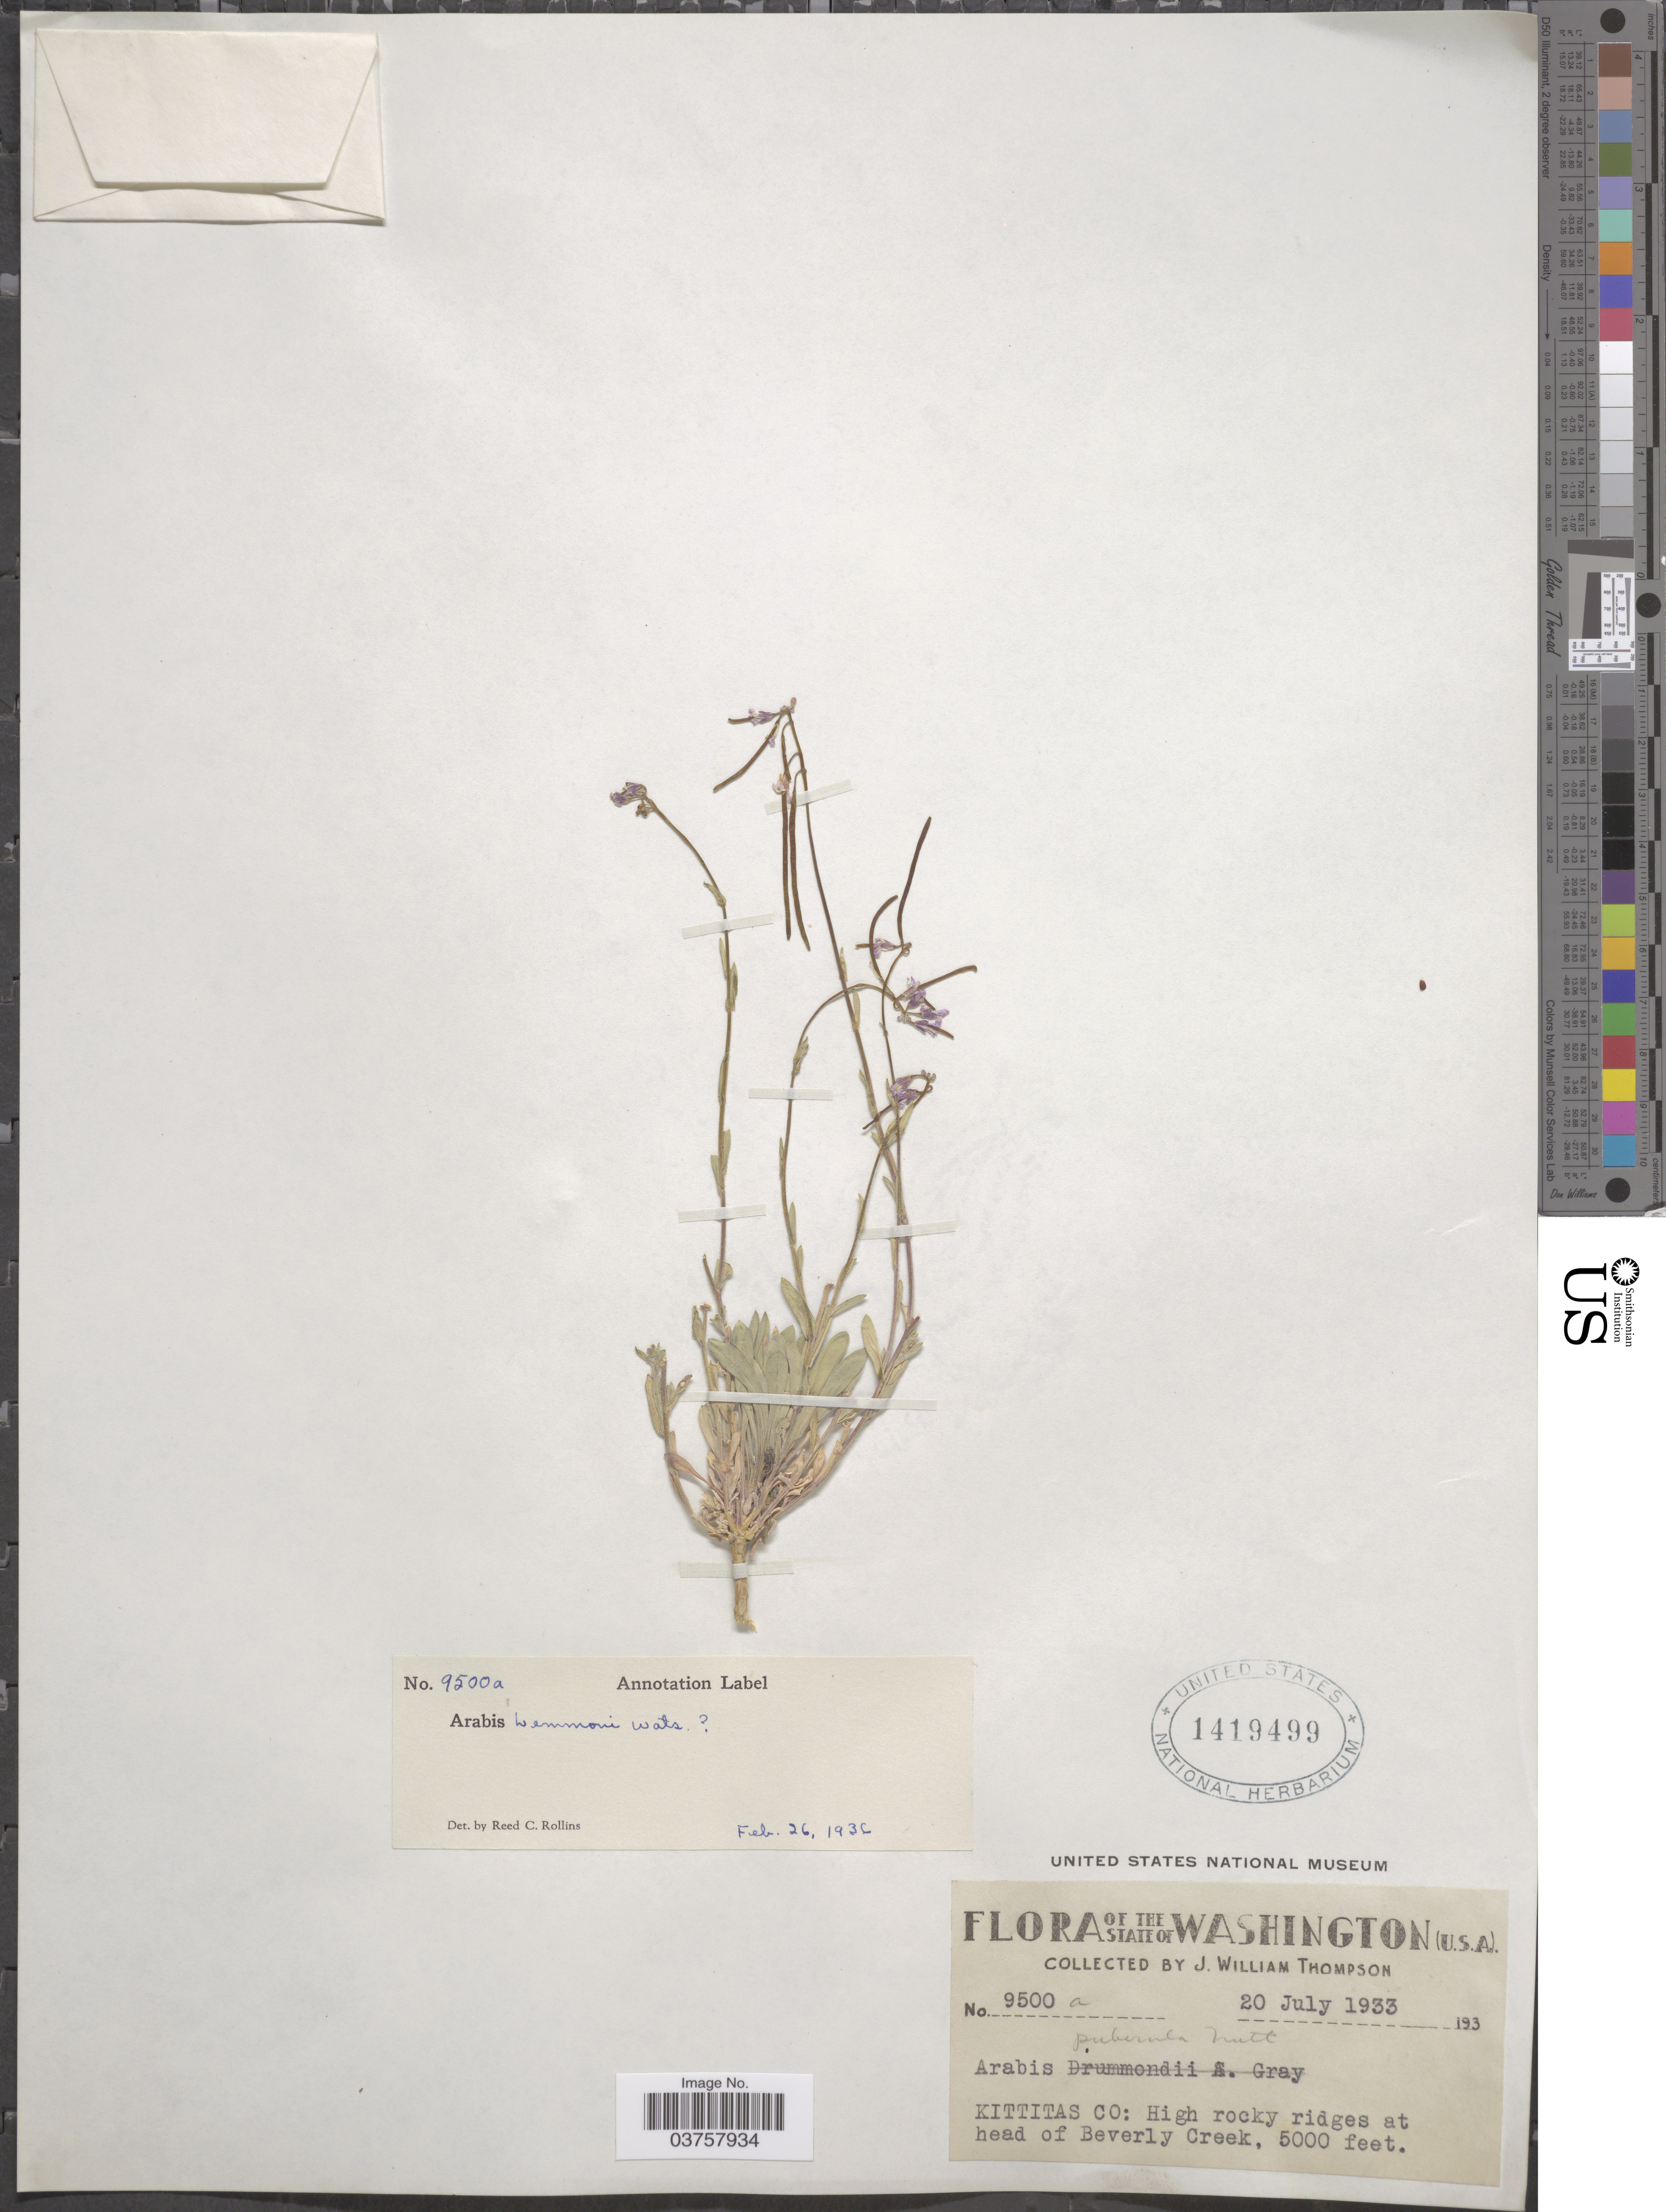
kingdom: Plantae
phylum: Tracheophyta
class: Magnoliopsida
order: Brassicales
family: Brassicaceae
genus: Arabis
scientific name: Arabis lemmonii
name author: S. Watson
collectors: J. W. Thompson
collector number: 9500a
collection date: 1933-07-20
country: United States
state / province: Washington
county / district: Kittitas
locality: Kittitas Co: High rocky ridges at head of Beverly Creek.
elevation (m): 1524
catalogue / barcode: US 1419499